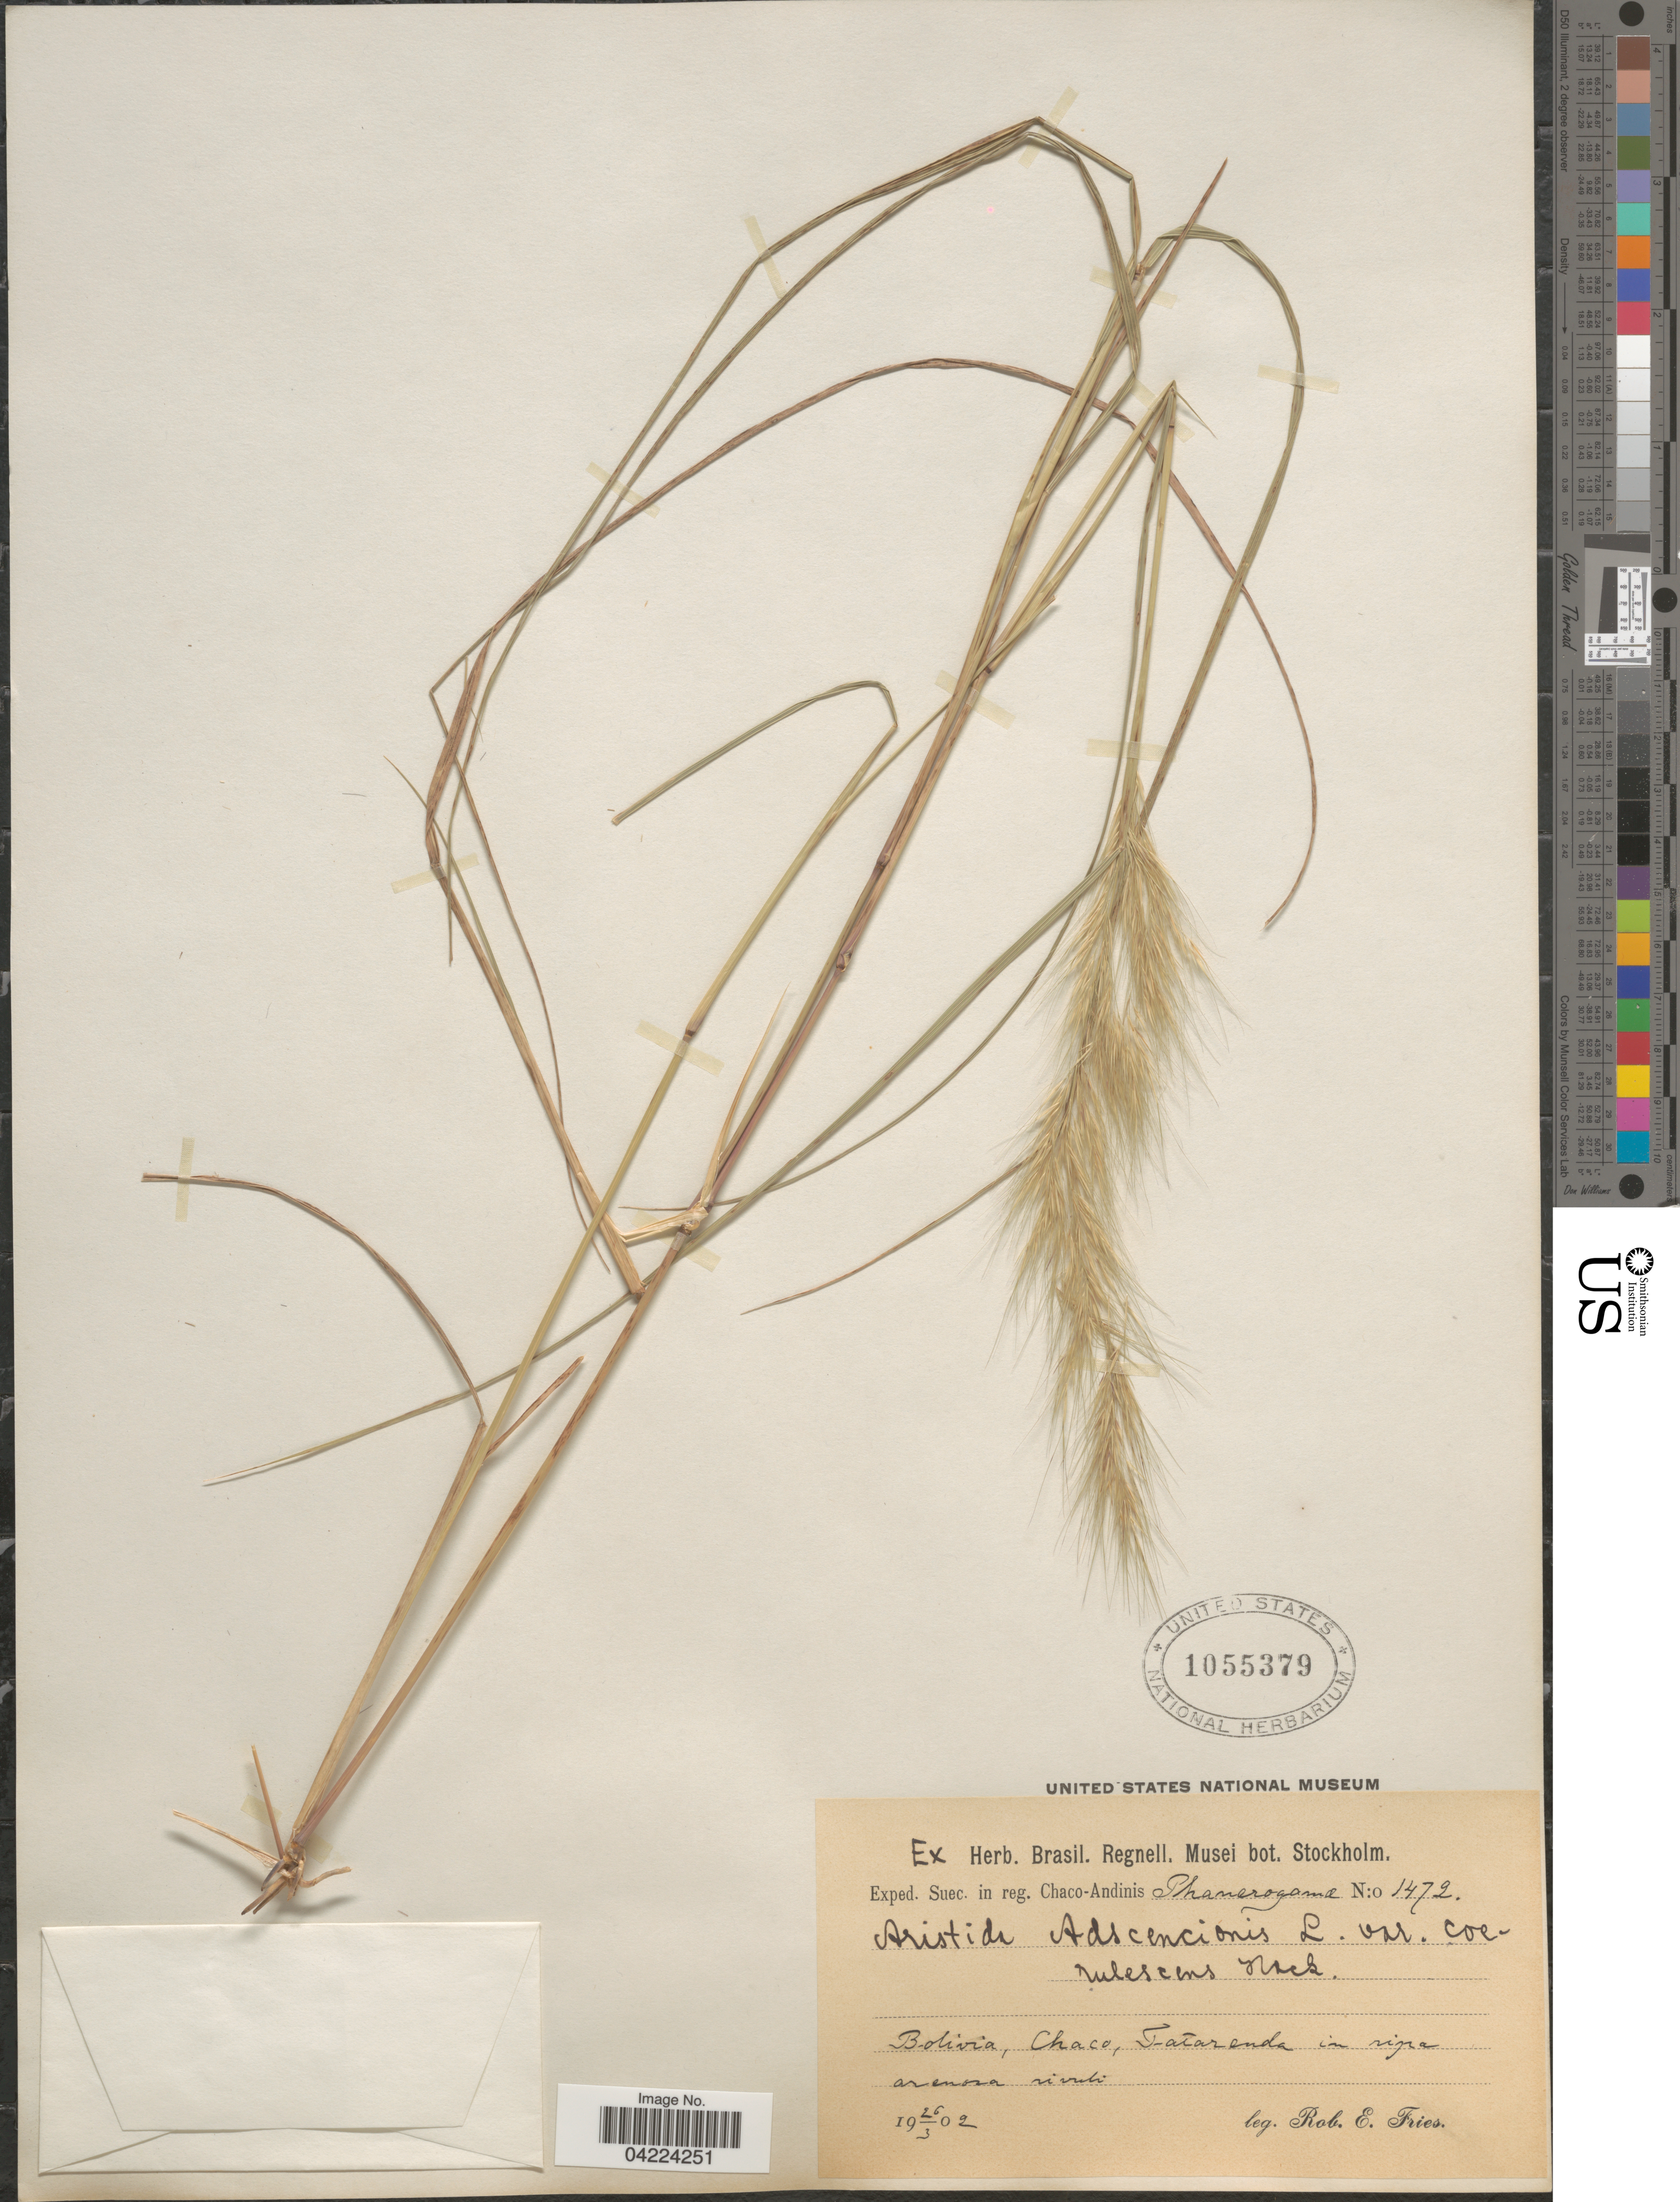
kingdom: Plantae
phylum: Tracheophyta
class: Liliopsida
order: Poales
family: Poaceae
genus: Aristida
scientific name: Aristida adscensionis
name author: L.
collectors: R. E. Fries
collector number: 1472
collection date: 1902-03-26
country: Bolivia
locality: Exped. Suec. in reg. Chaco-Andinis Phanerogama. Chaco, Tacarenda in ripa arenosa rivuli.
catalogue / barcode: US 1055379